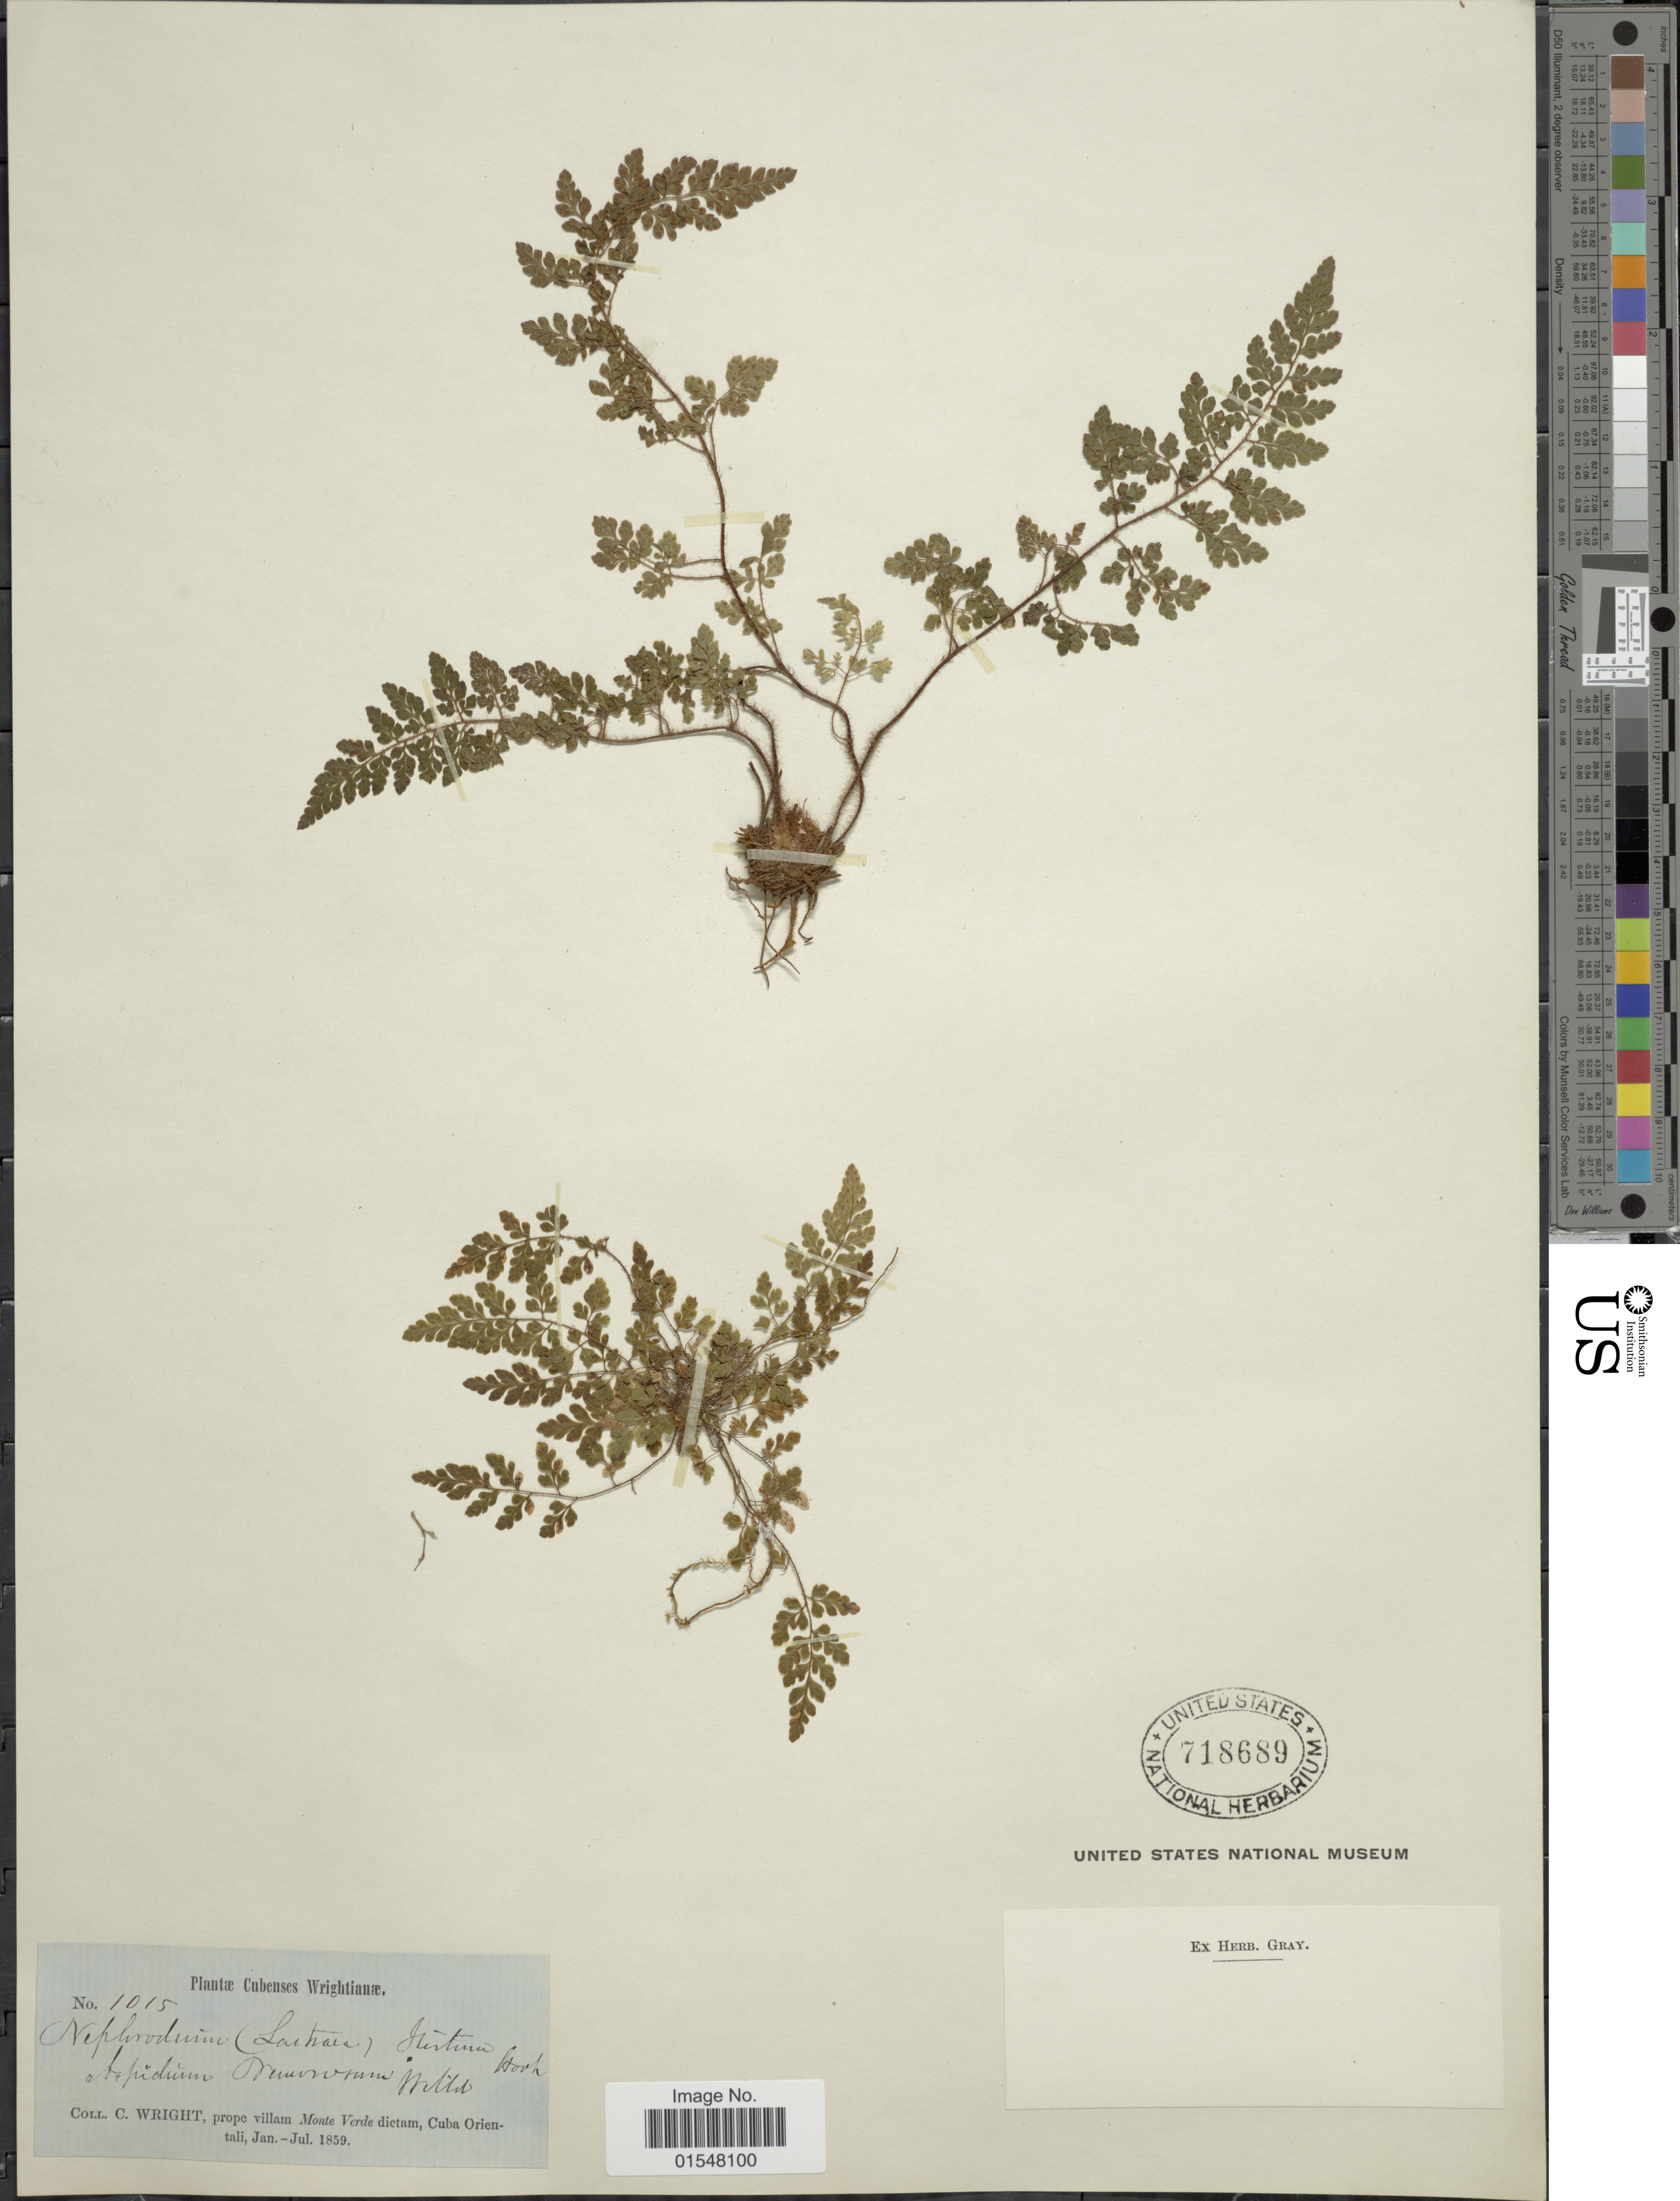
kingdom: Plantae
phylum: Tracheophyta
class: Polypodiopsida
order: Polypodiales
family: Dryopteridaceae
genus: Ctenitis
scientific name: Ctenitis crystallina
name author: (Kunze) Proctor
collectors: C. Wright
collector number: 1015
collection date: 1859-01/1859-07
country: Cuba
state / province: Oriente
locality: Prope villam Monte Verde dictam, Cuba Orientali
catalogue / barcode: US 718689